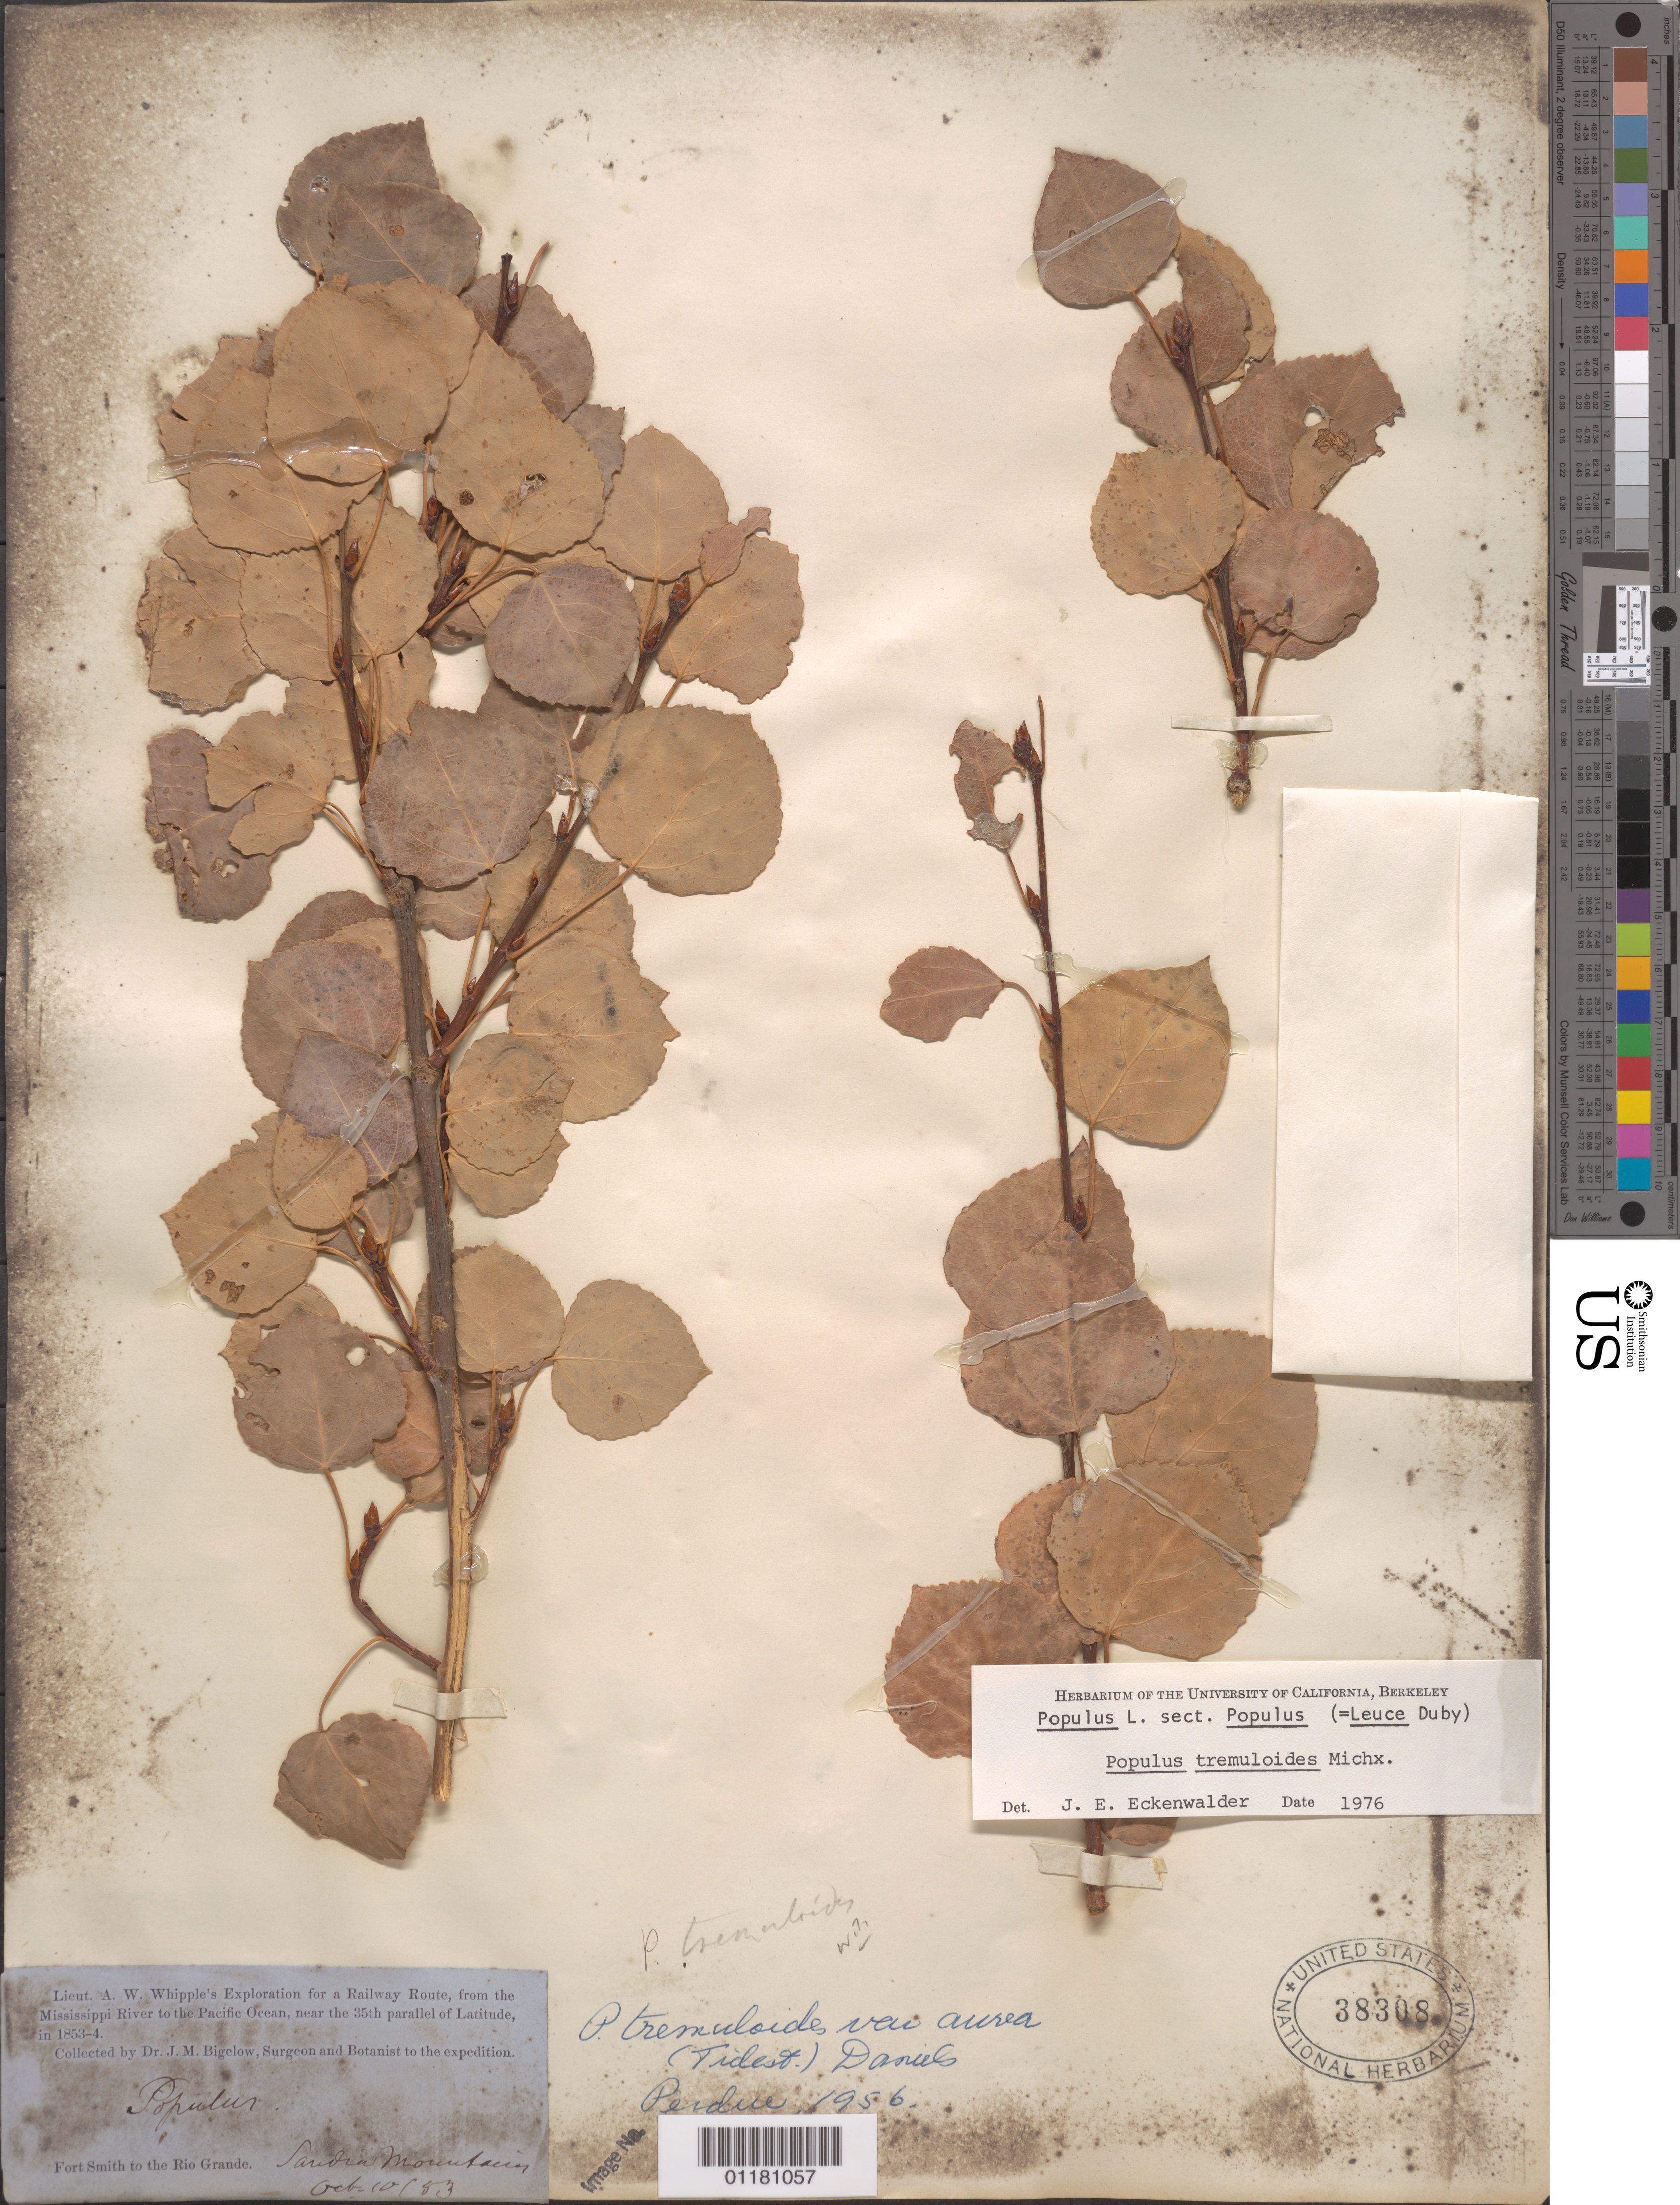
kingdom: Plantae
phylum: Tracheophyta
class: Magnoliopsida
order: Malpighiales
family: Salicaceae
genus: Populus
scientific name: Populus tremuloides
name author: Michx.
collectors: J. M. Bigelow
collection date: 1853-10-10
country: United States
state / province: New Mexico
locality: Fort Smith to the Rio Grande. Sandia Mts.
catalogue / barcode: US 38308